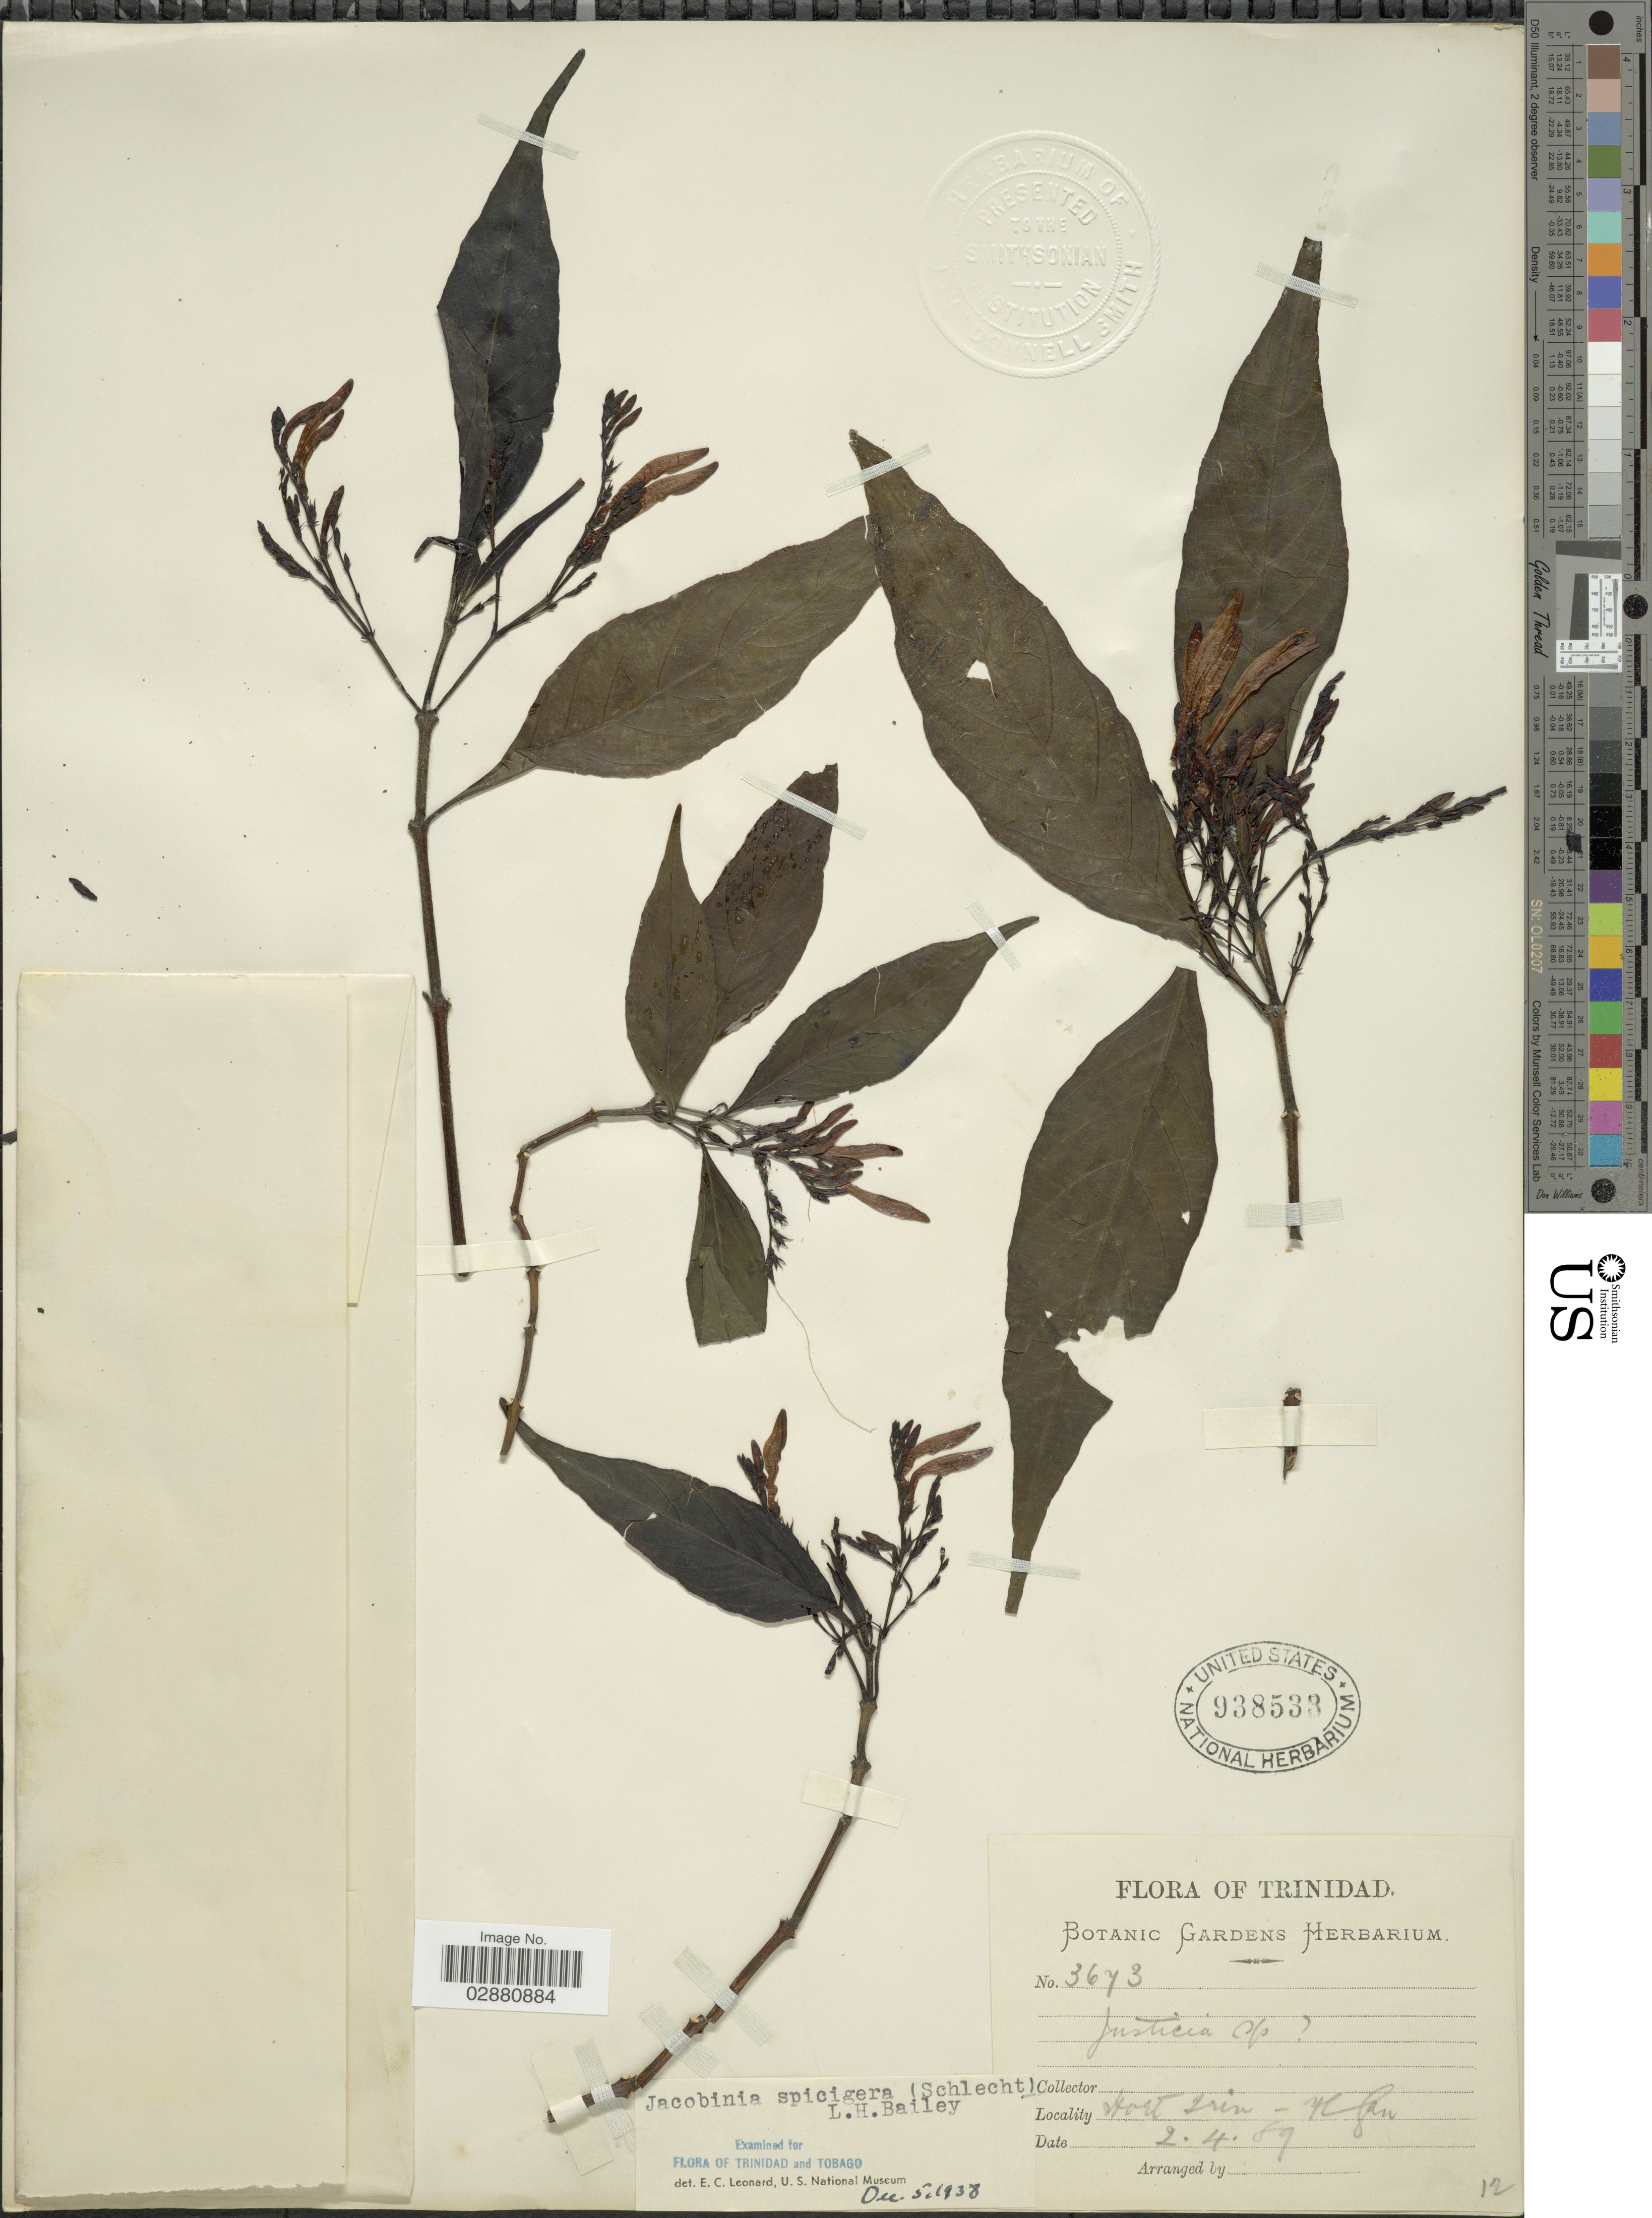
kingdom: Plantae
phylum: Tracheophyta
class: Magnoliopsida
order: Lamiales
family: Acanthaceae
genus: Justicia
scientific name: Justicia spicigera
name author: Schltdl.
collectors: Botanic Gardens Herbarium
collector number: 3673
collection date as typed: Transcribed d/m/y: 2/4/89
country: Trinidad and Tobago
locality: Trinidad. Hort Trin - [illegible text].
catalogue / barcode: US 938533